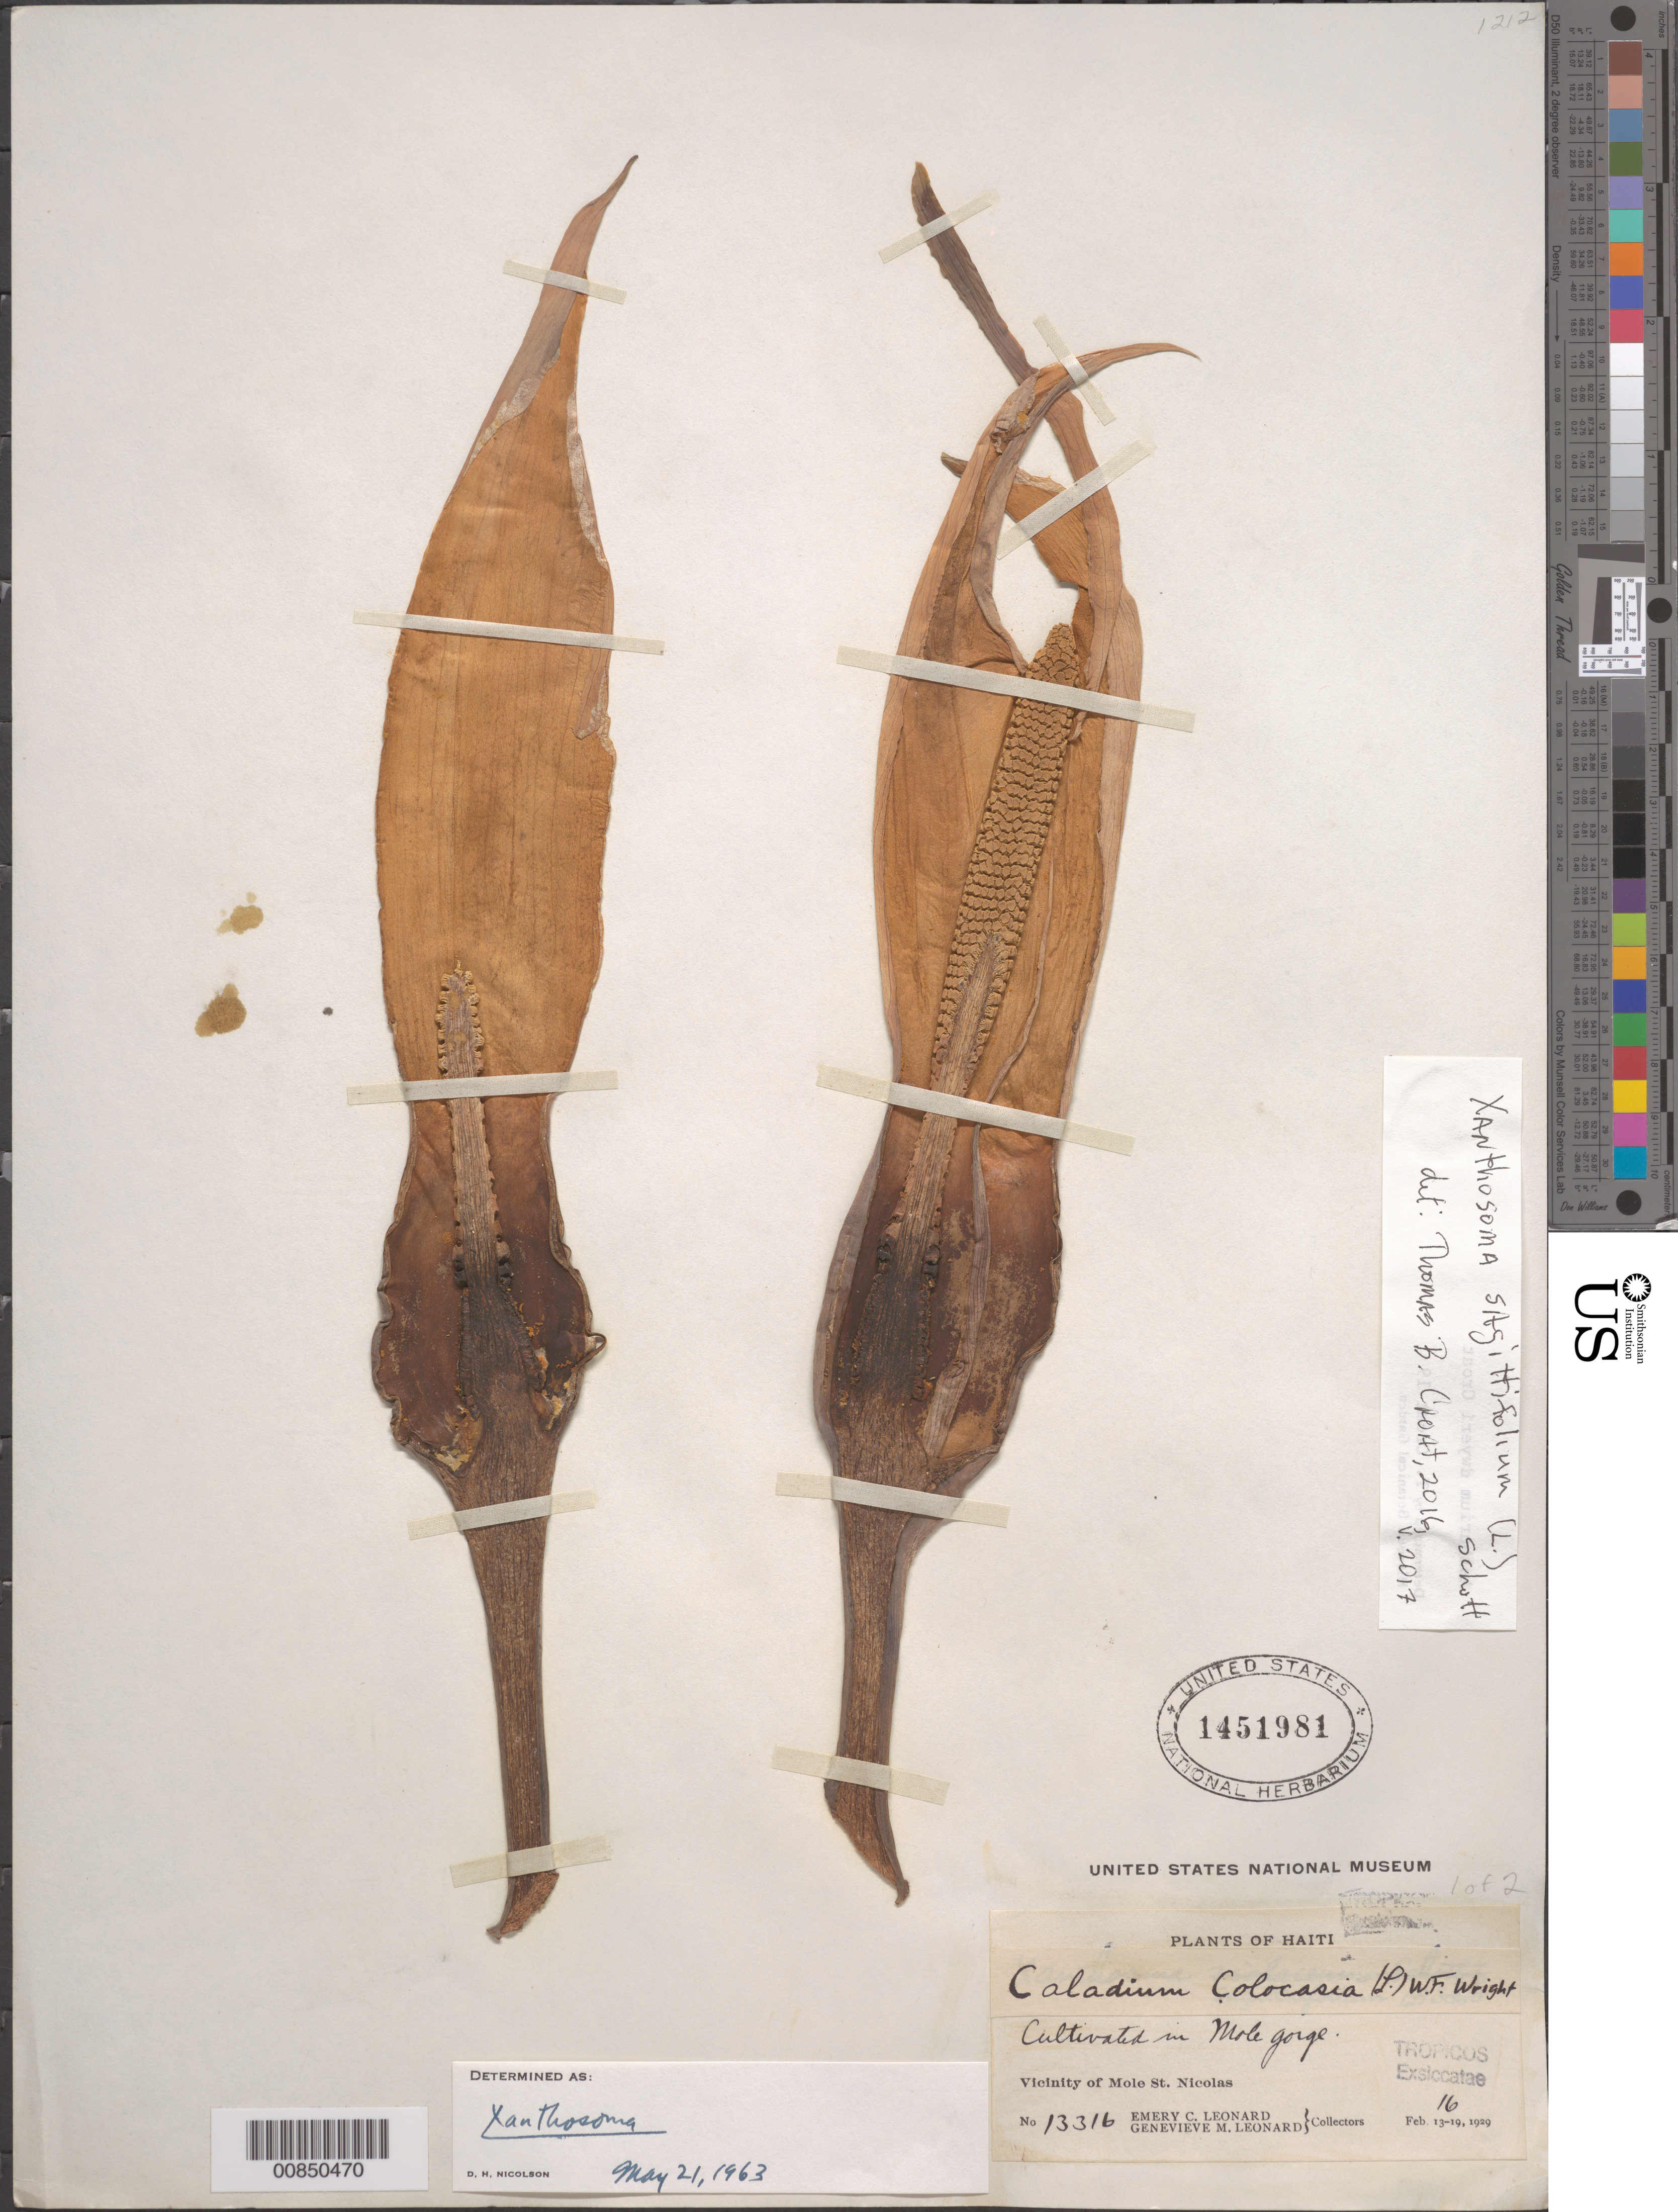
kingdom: Plantae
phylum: Tracheophyta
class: Liliopsida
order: Alismatales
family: Araceae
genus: Xanthosoma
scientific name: Xanthosoma sagittifolium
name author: (L.) Schott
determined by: Croat, Thomas B., Missouri Botanical Garden (MO)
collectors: E. C. Leonard & G. M. Leonard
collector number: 13316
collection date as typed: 16 Feb 1929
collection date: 1929-02-16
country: Haiti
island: Hispaniola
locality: Vicinity of Mole St. Nicolas, Mole Gorge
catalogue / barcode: US 1451981